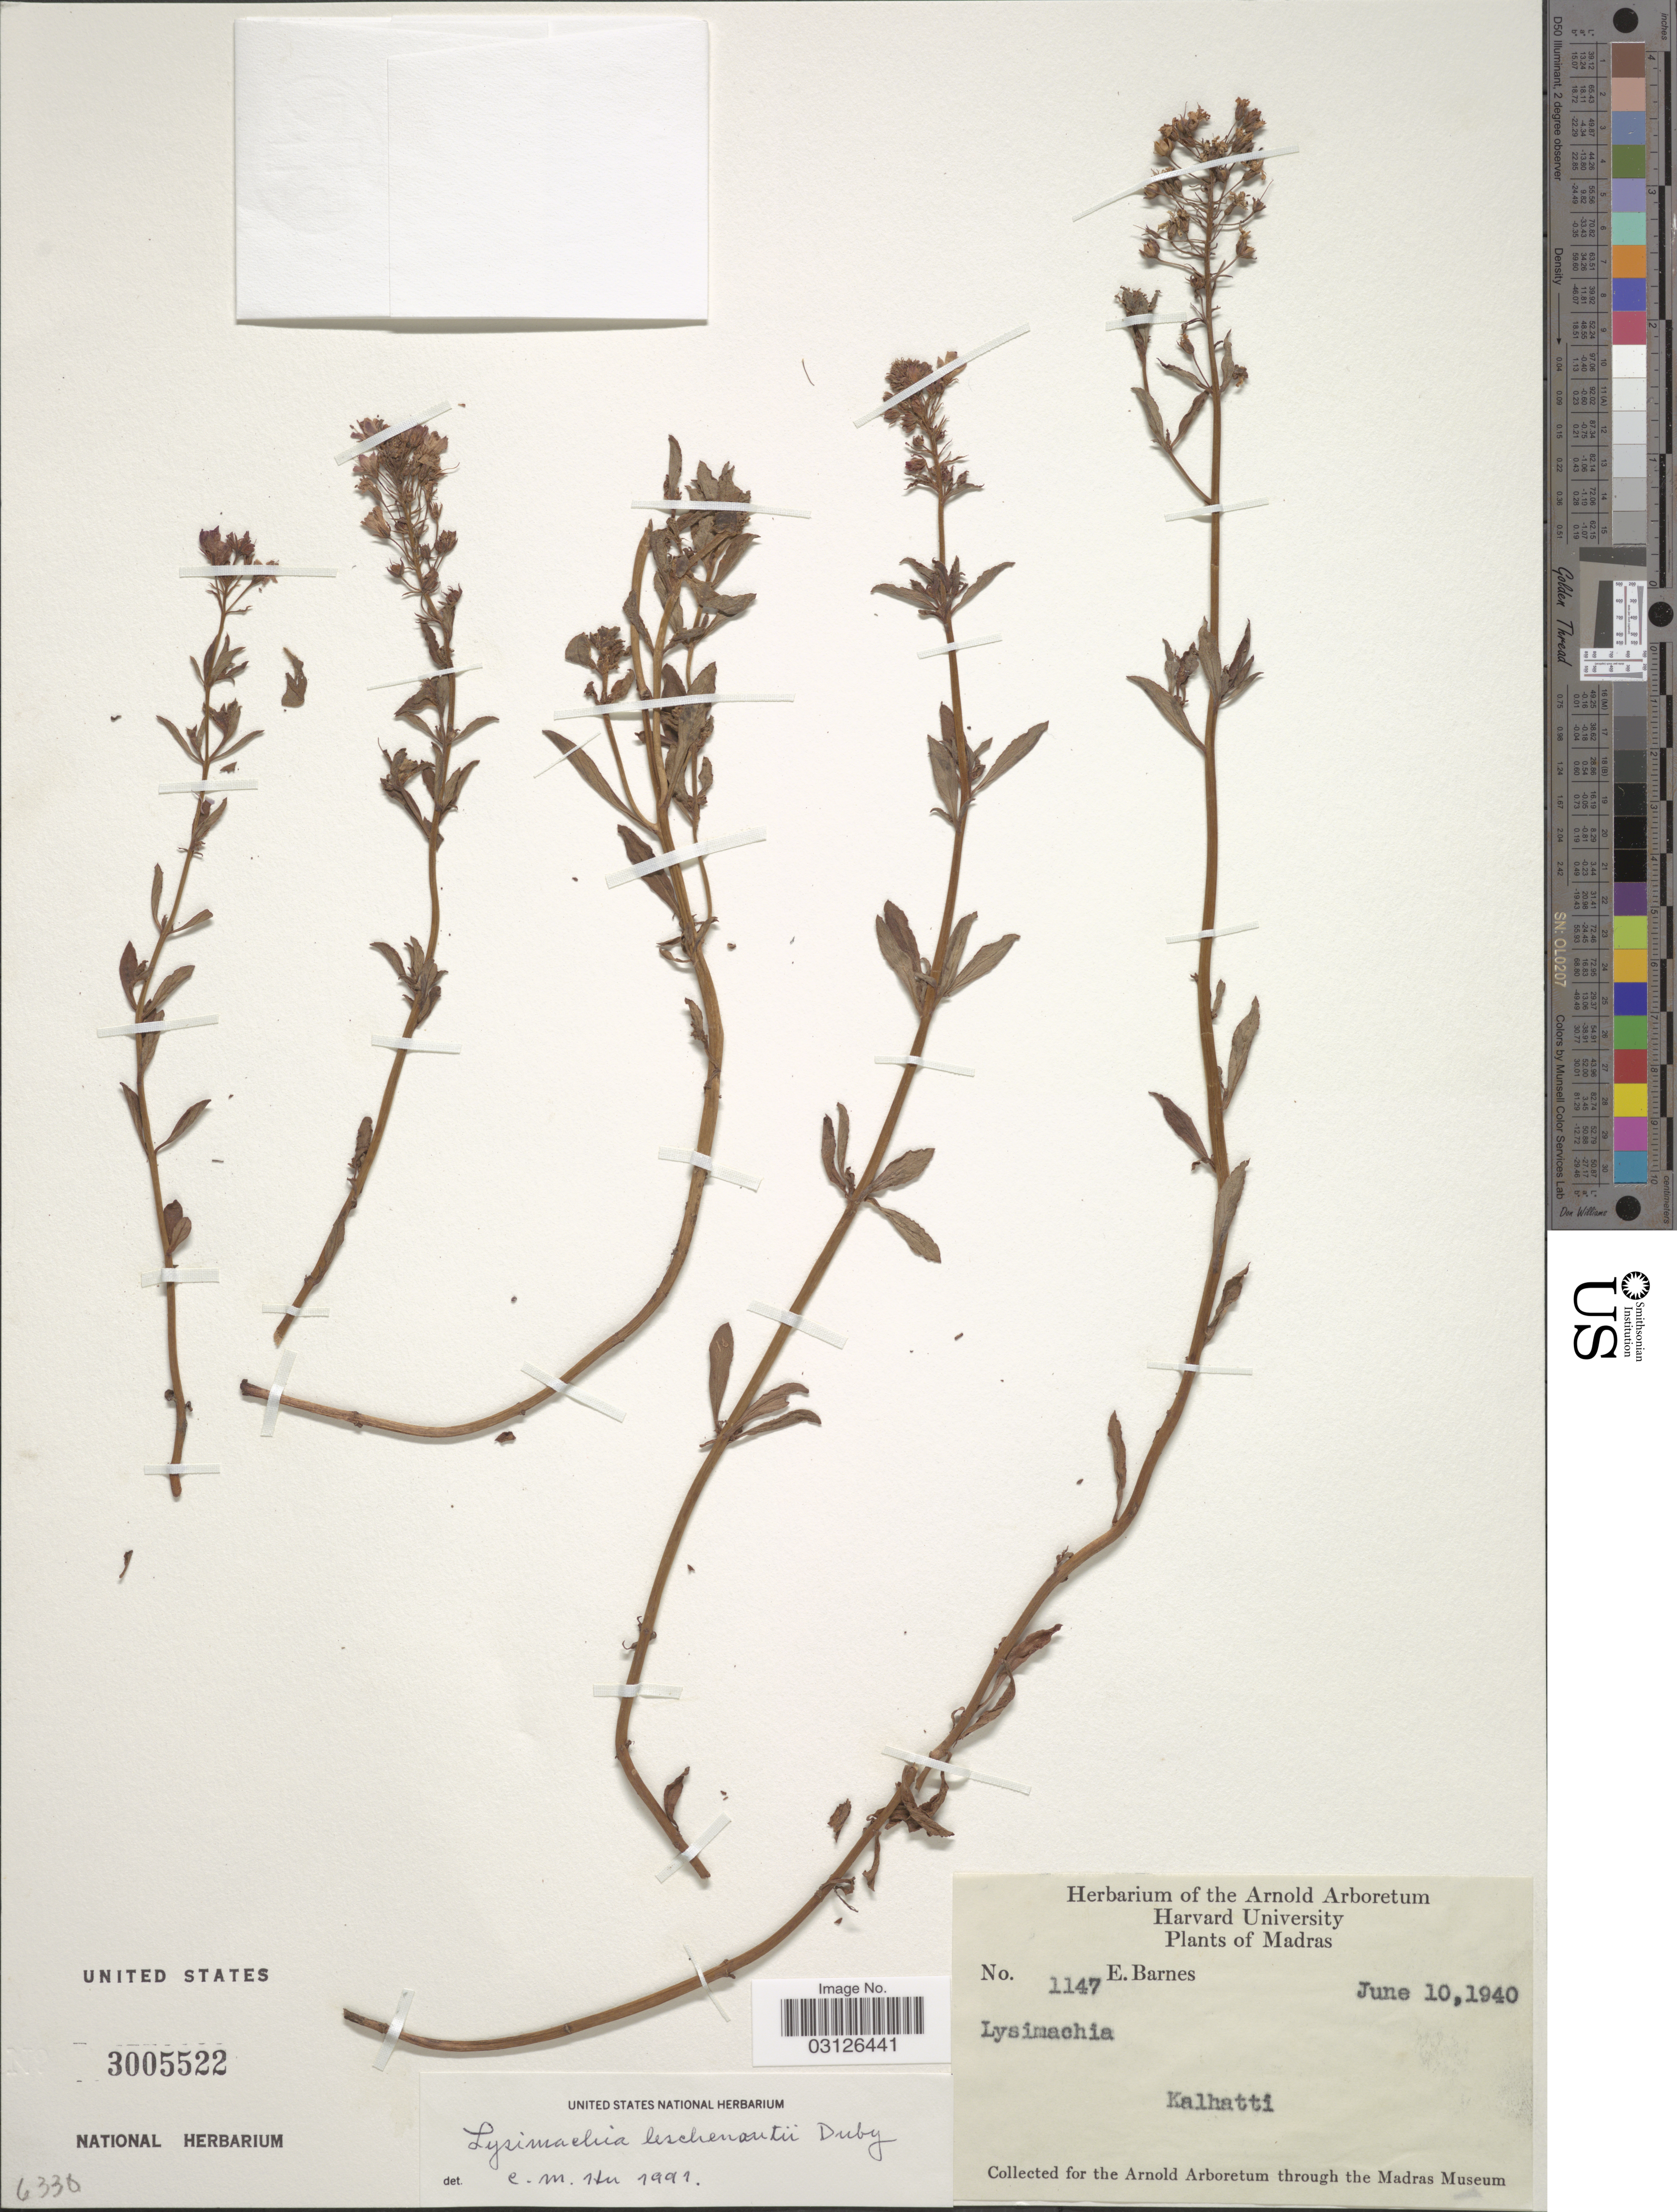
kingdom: Plantae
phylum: Tracheophyta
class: Magnoliopsida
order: Ericales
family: Primulaceae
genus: Lysimachia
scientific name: Lysimachia leschenaultii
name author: Duby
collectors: E. Barnes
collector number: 1147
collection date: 1940-06-10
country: India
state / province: Tamil Nadu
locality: Madras. Kalhatti.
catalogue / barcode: US 3005522